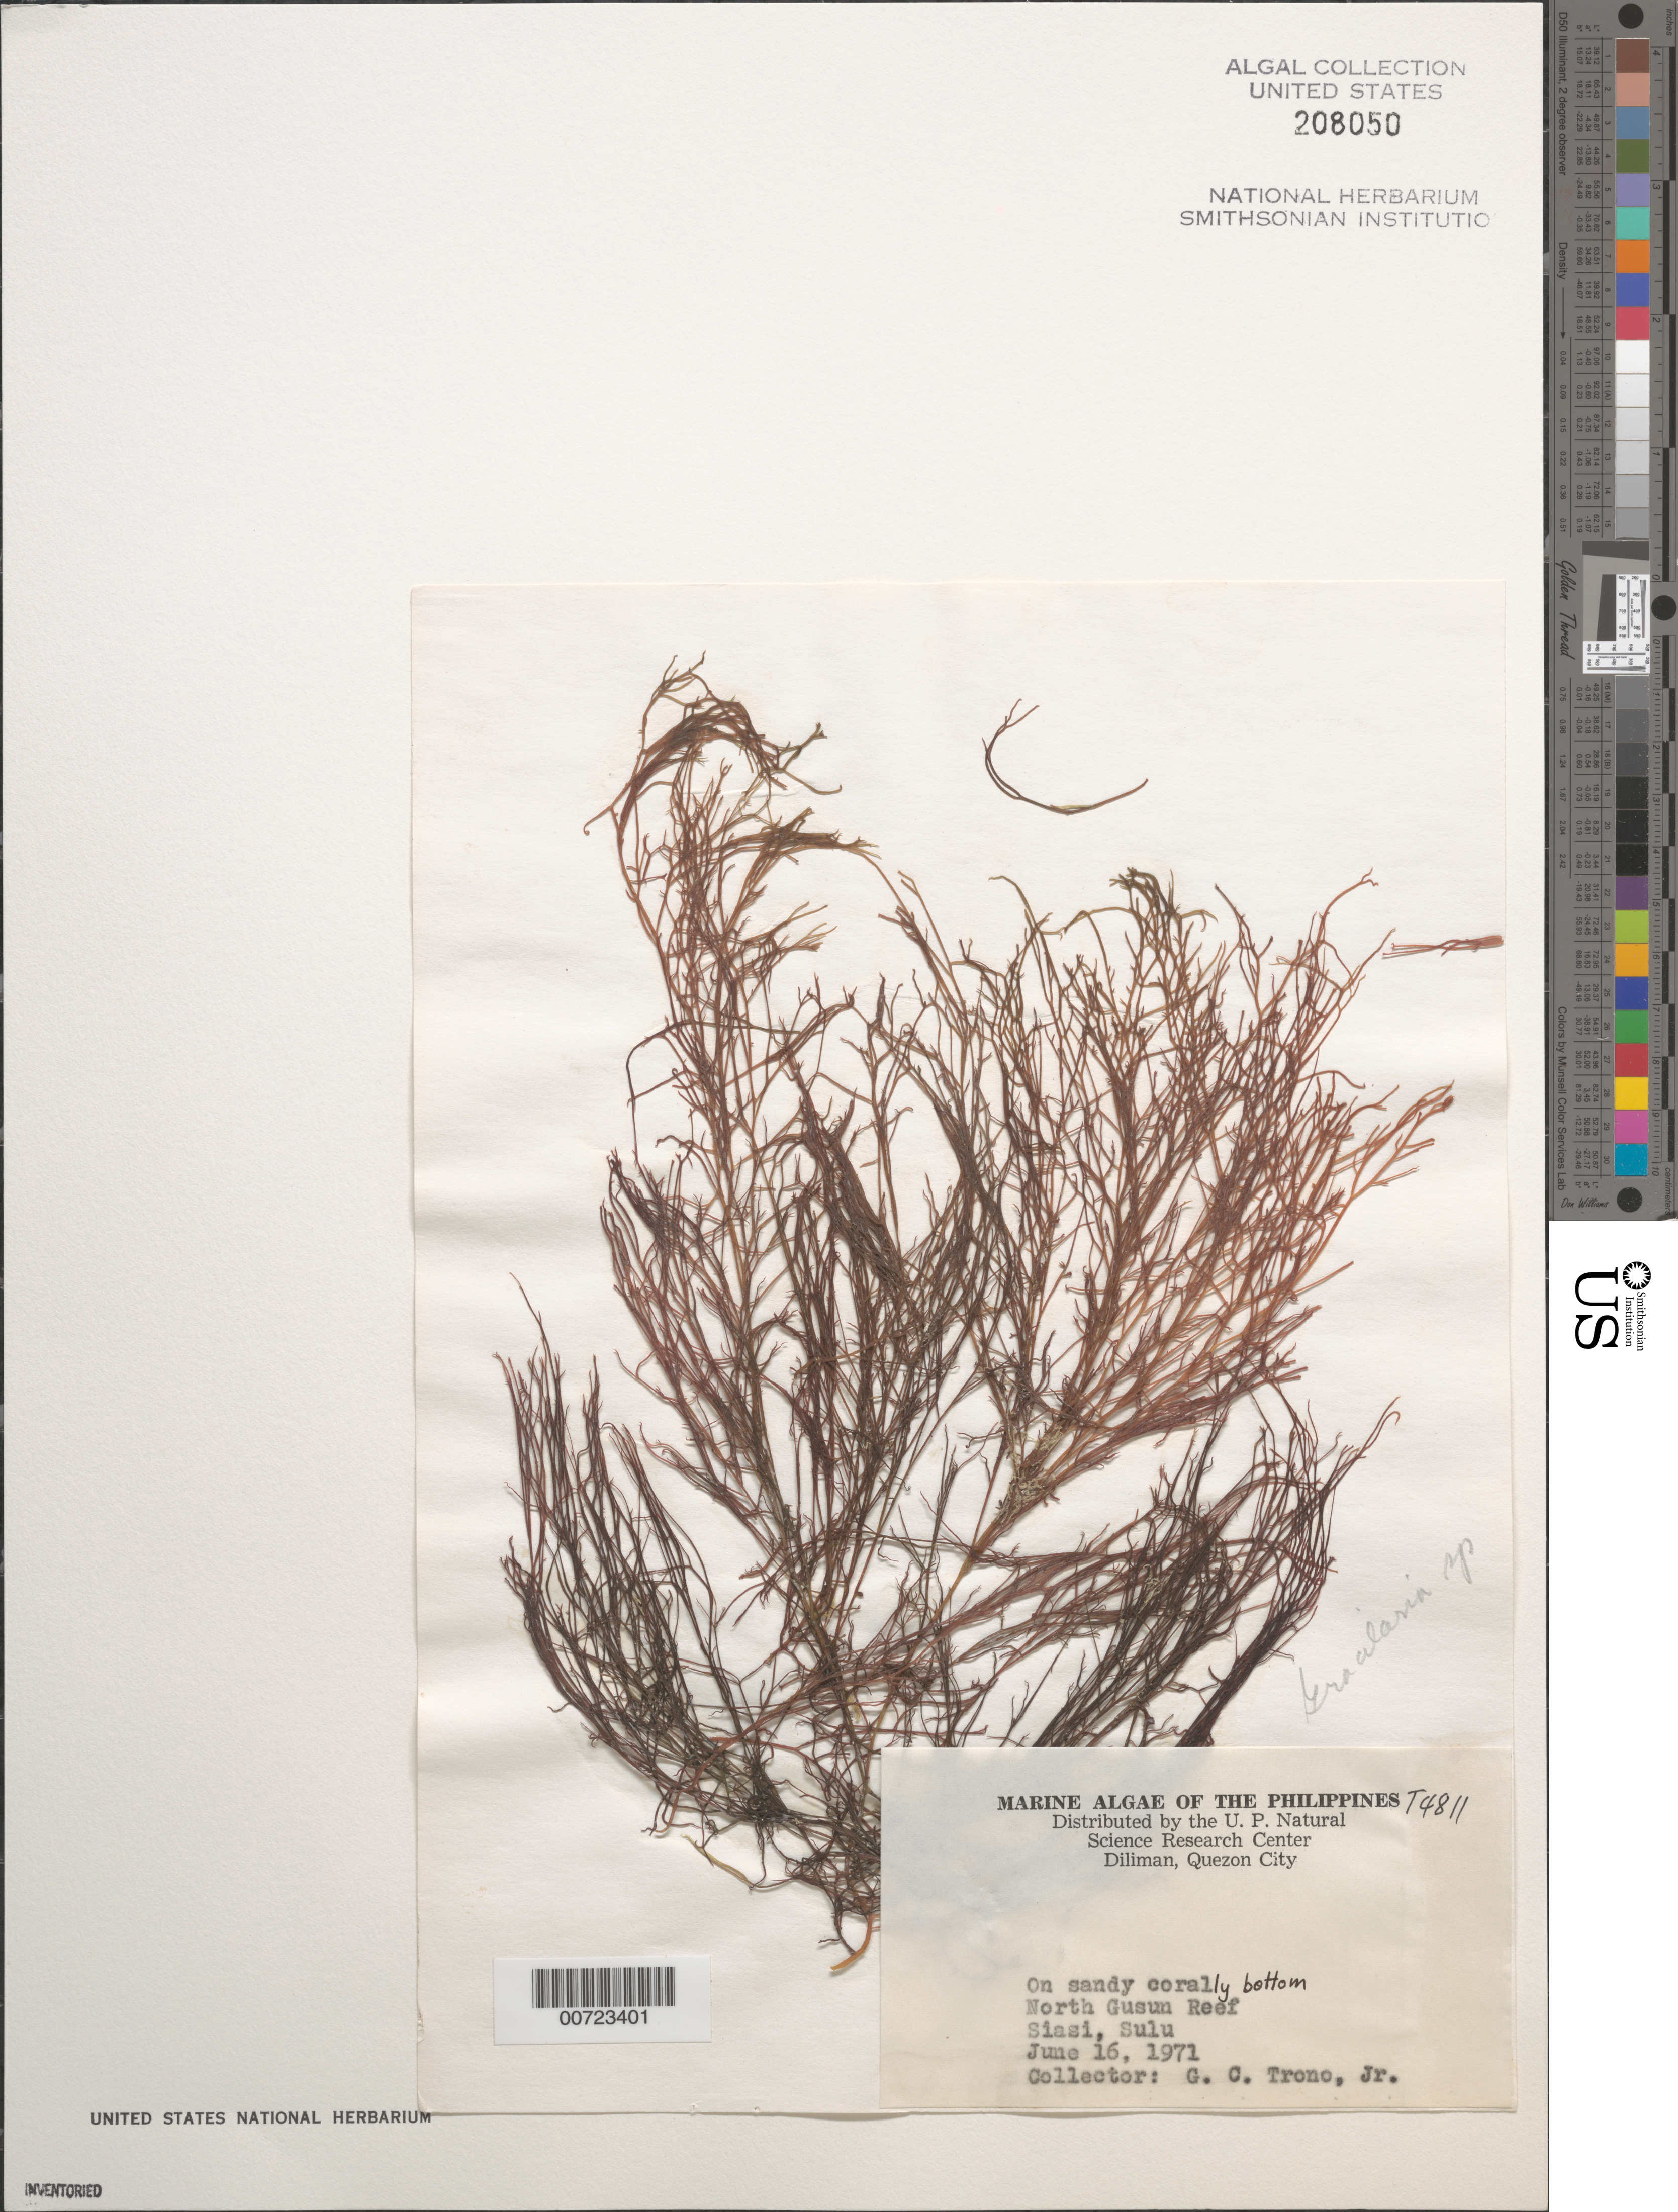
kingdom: Plantae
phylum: Rhodophyta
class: Florideophyceae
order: Gracilariales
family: Gracilariaceae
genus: Gracilariopsis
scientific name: Gracilariopsis longissima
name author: (S.G. Gmel.) Steentoft et al.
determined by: Algae name updating Project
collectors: G. Trono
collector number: T4811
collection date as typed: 16 Jun 1971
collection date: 1971-06-16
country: Philippines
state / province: Muslim Mindanao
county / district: Sulu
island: Siasi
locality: North Gusun Reef, Siasi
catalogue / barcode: US 208050